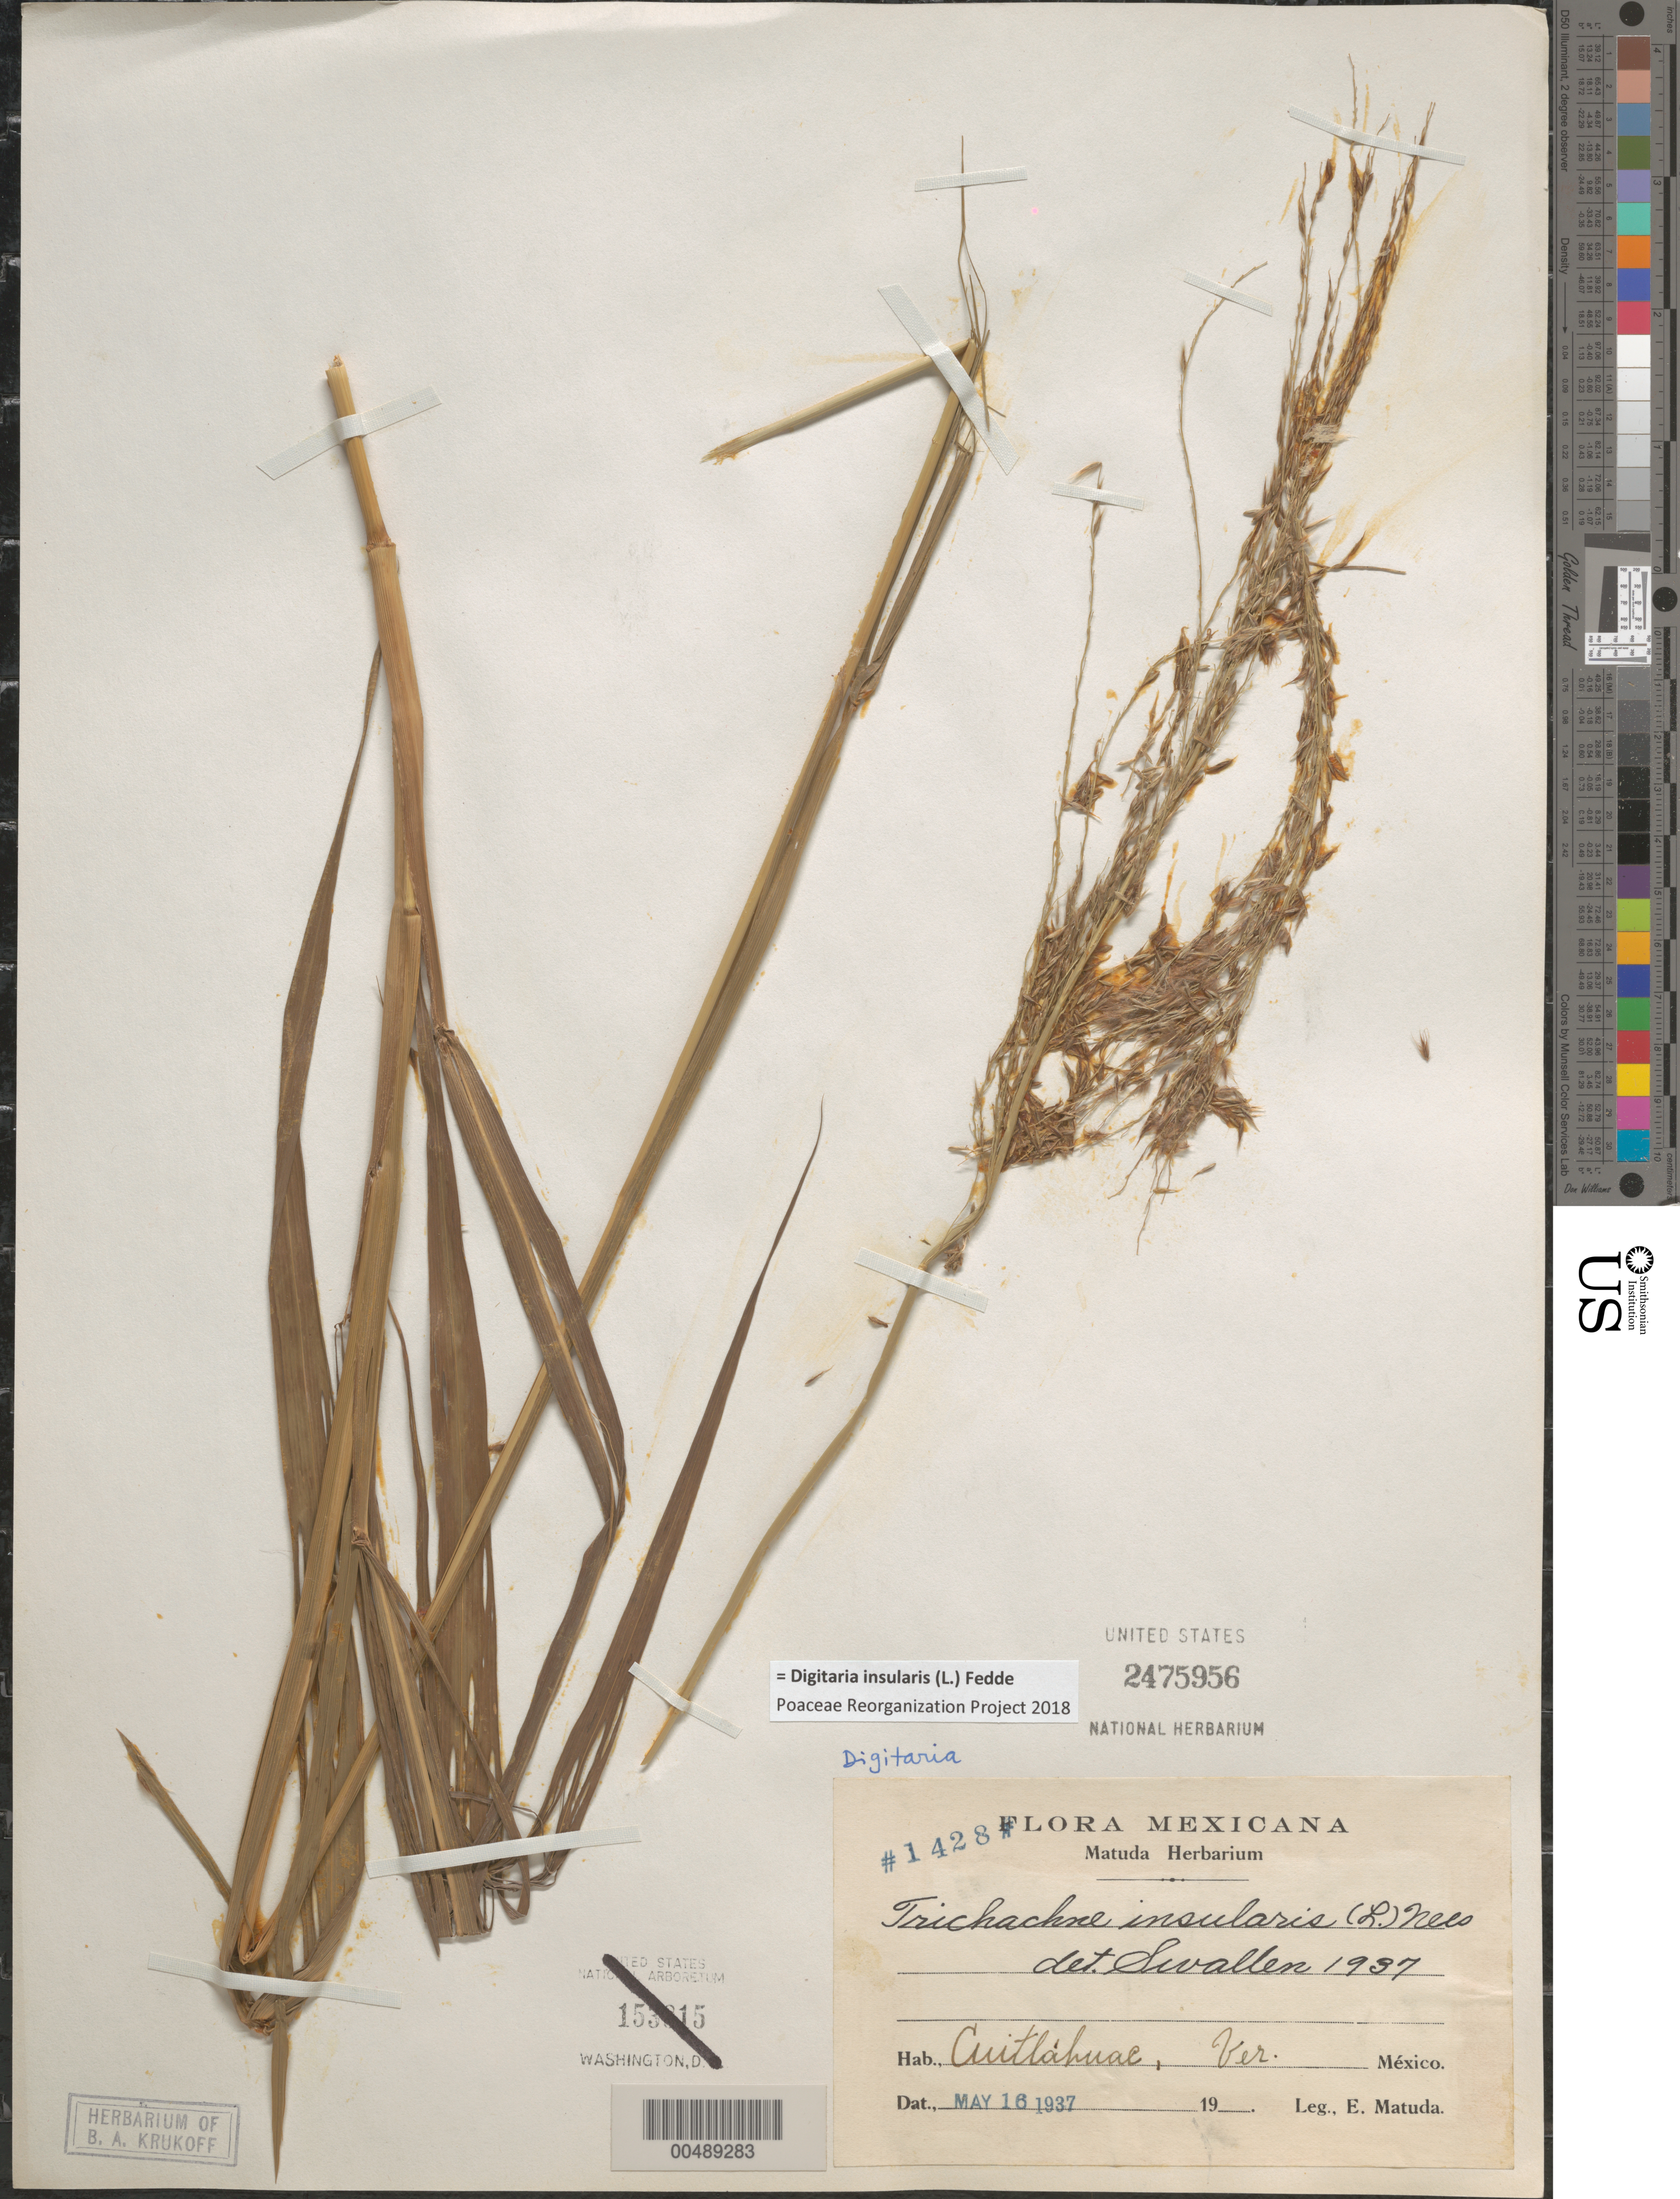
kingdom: Plantae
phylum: Tracheophyta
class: Liliopsida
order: Poales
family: Poaceae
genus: Digitaria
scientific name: Digitaria insularis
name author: (L.) Fedde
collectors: E. Matuda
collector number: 1428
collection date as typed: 16 May 1937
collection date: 1937-05-16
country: Mexico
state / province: Veracruz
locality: Cuitláhuac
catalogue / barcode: US 2475956